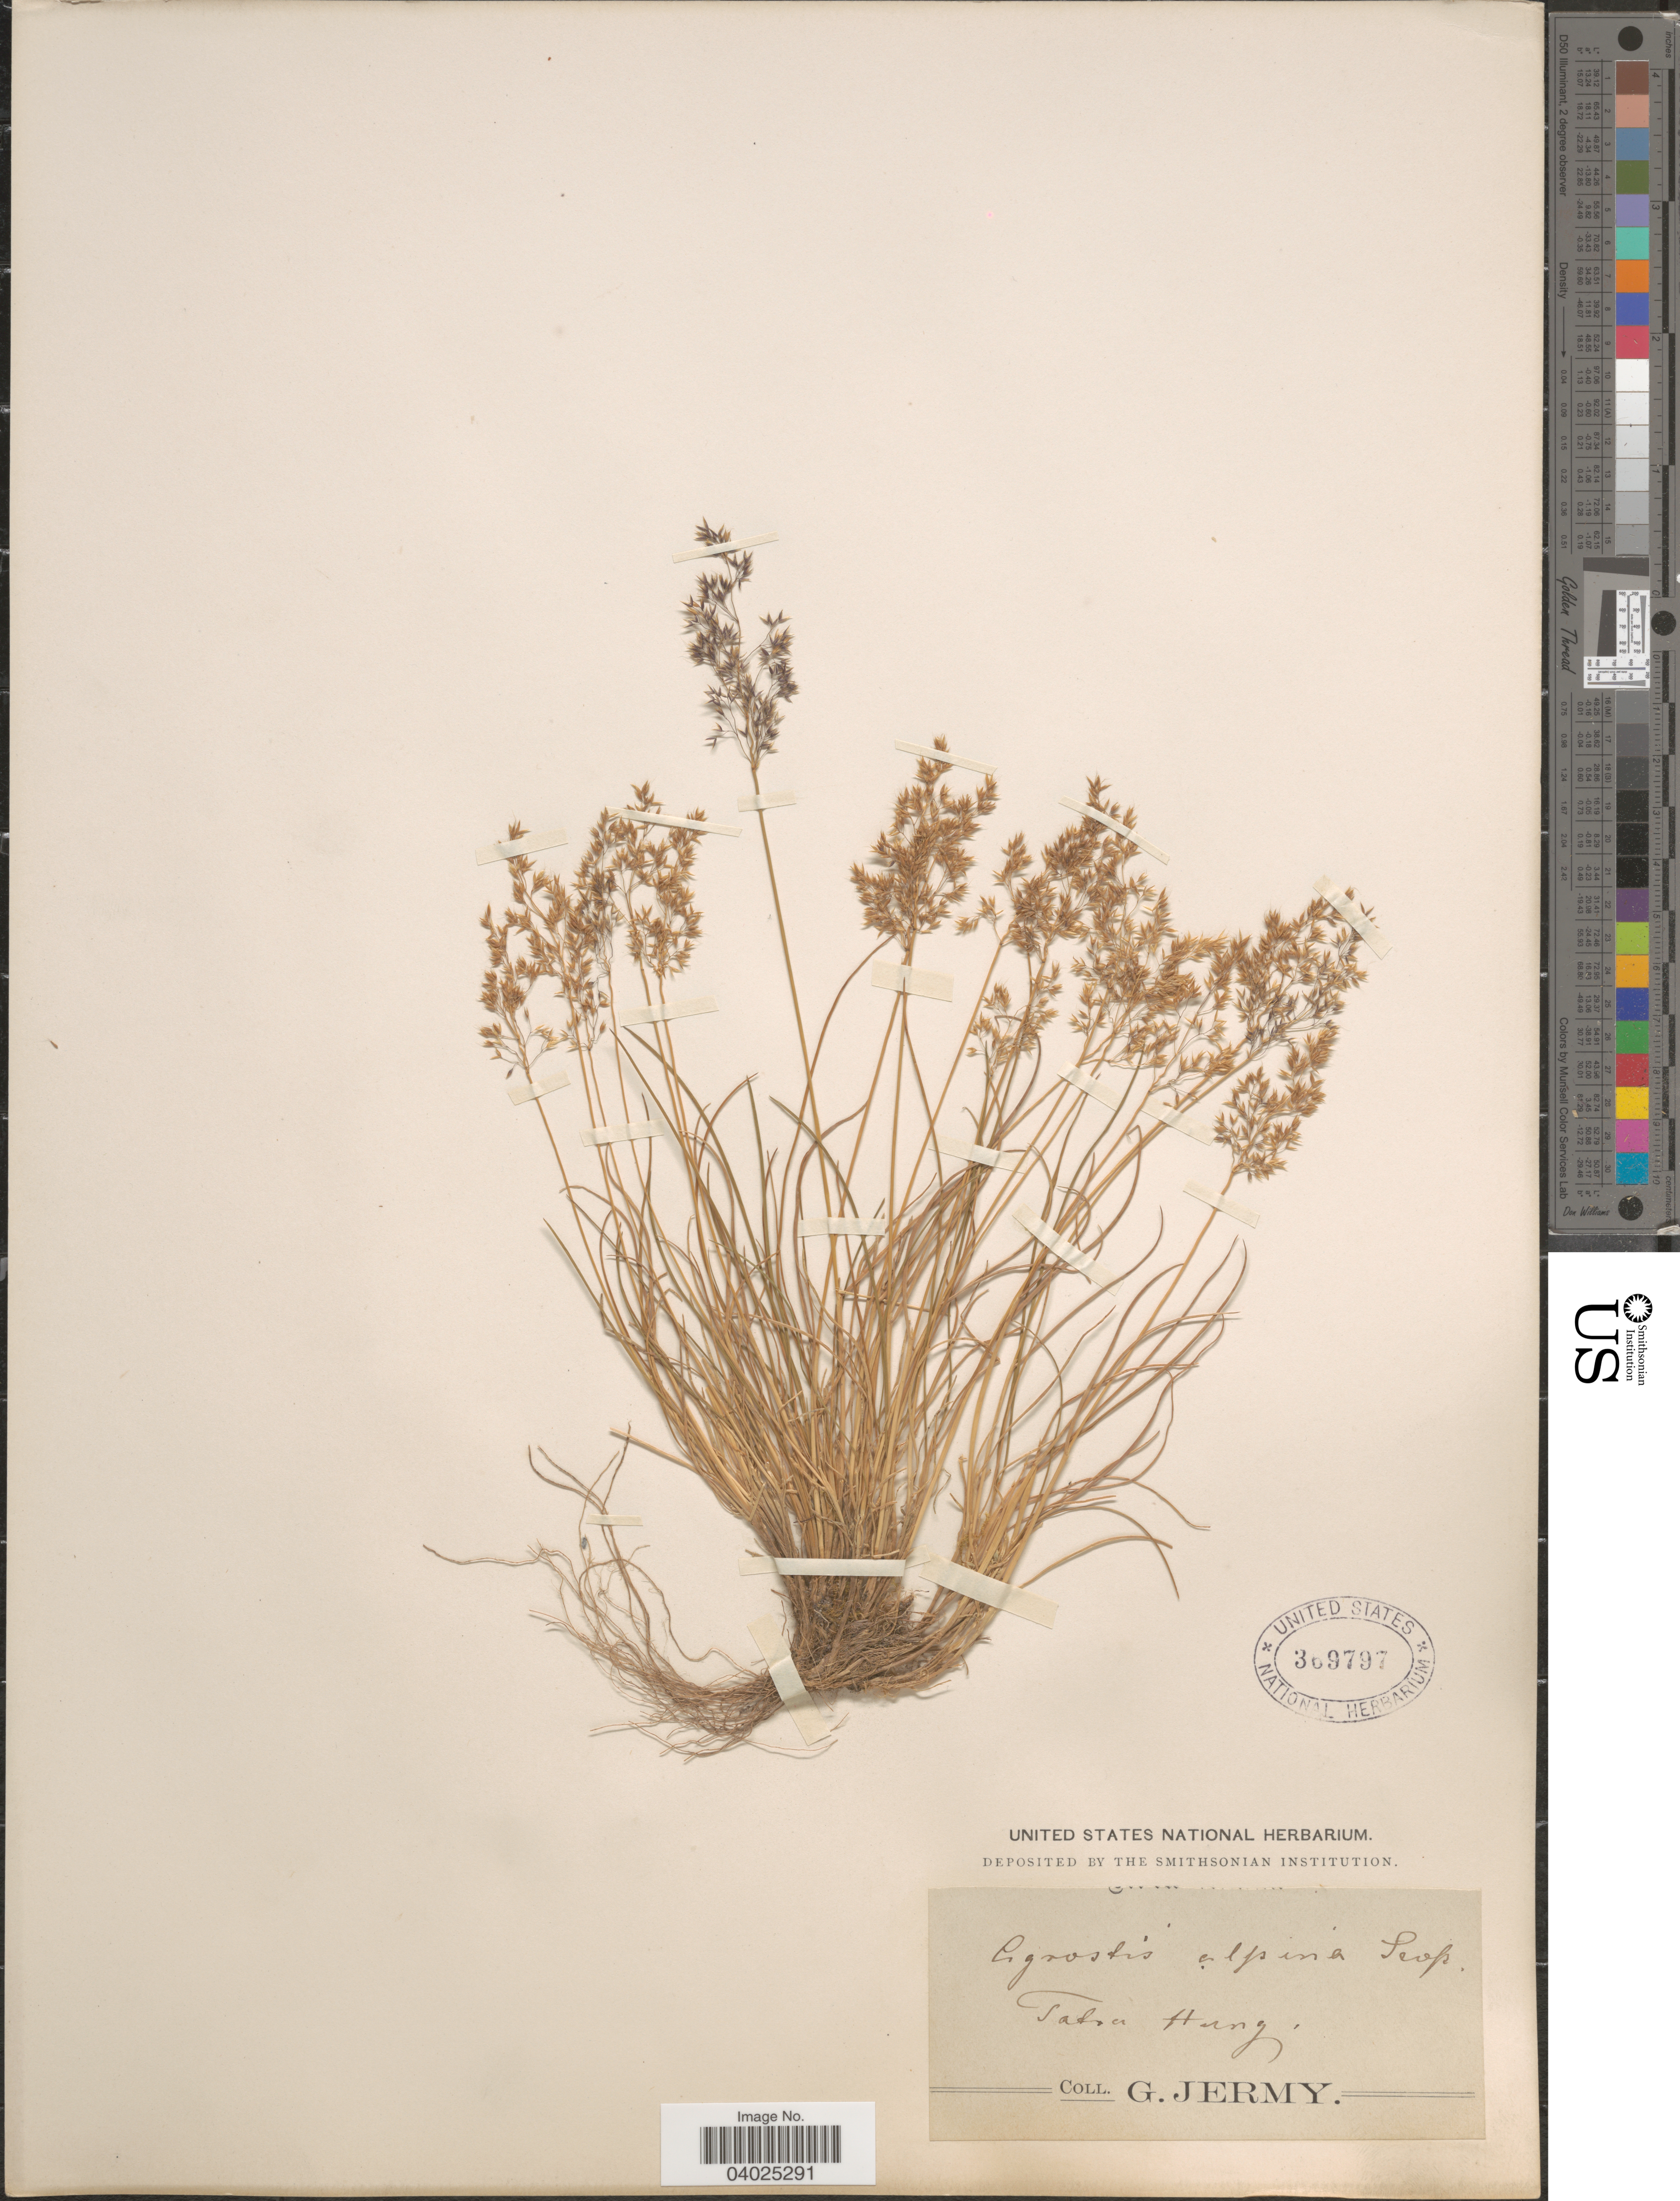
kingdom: Plantae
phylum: Tracheophyta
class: Liliopsida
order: Poales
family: Poaceae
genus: Alpagrostis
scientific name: Alpagrostis alpina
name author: (Scop.) P.M. Peterson et al.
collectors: G. Jermy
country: Hungary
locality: Tatra.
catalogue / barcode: US 369797